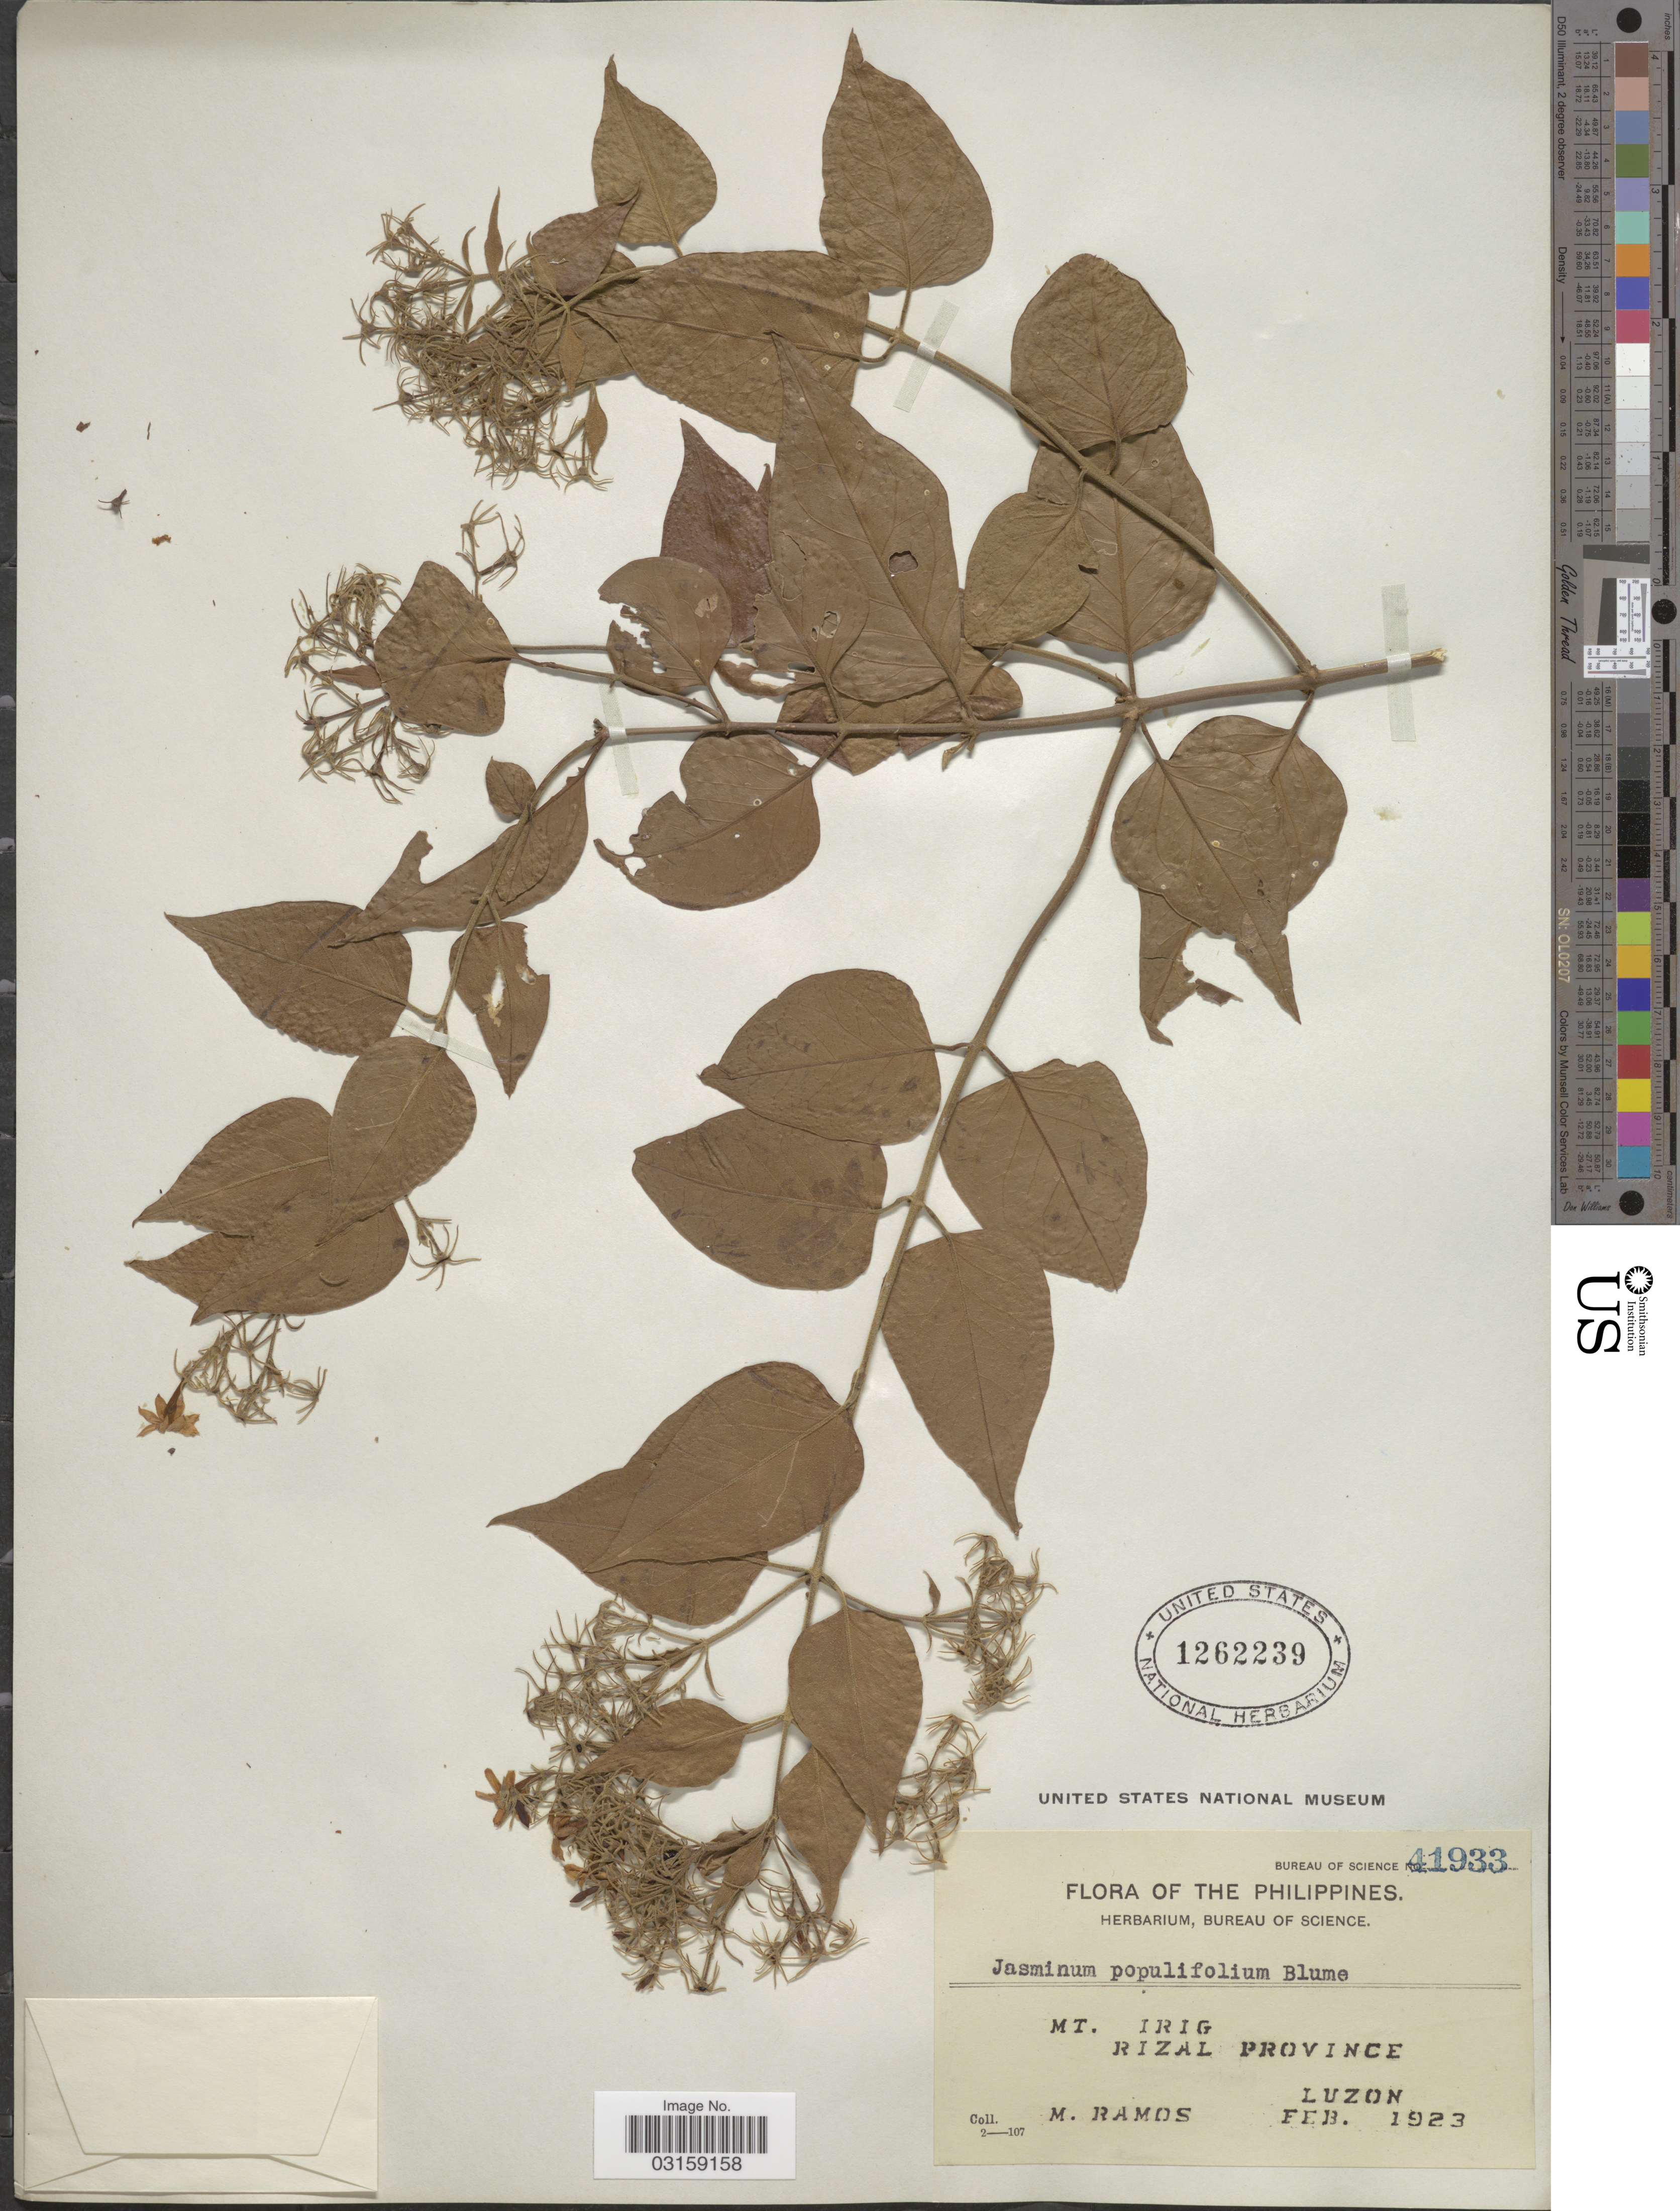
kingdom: Plantae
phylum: Tracheophyta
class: Magnoliopsida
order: Lamiales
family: Oleaceae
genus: Jasminum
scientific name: Jasminum populifolium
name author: Blume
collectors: M. Ramos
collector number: Bureau of Science 41933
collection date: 1923-02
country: Philippines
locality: Mt. Irig, Rizal Province, Luzon.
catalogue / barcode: US 1262239